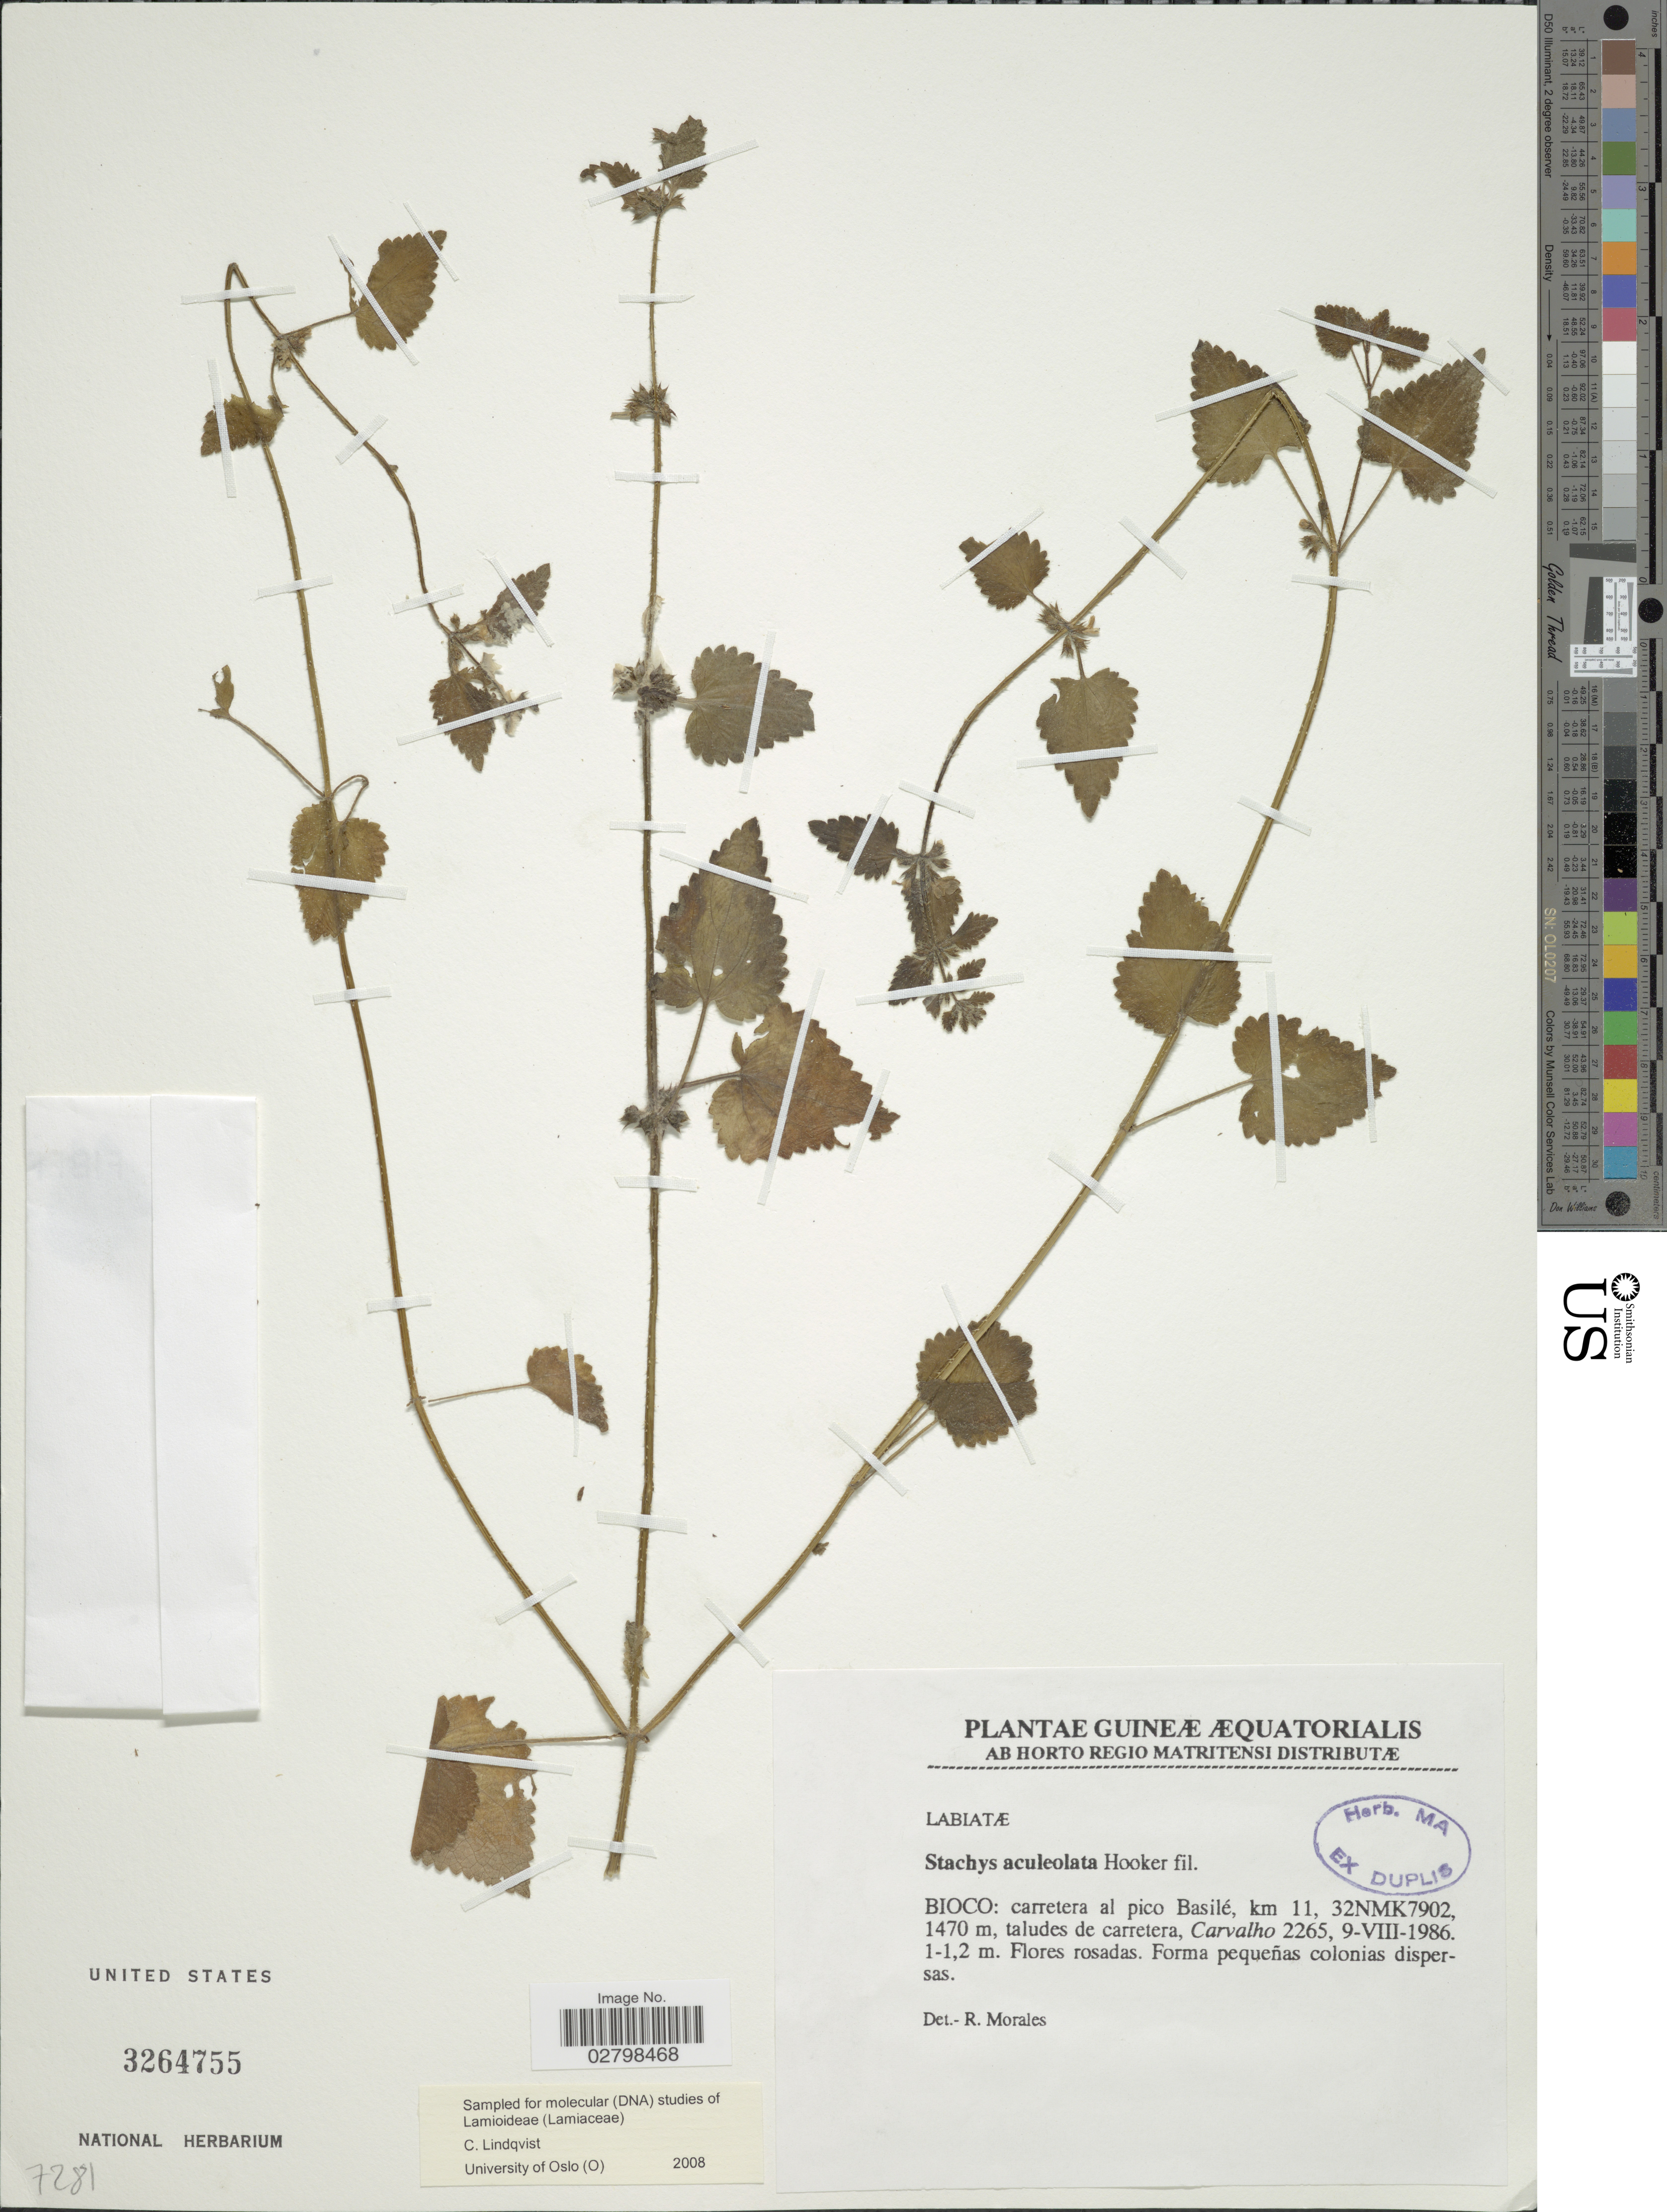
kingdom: Plantae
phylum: Tracheophyta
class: Magnoliopsida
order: Lamiales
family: Lamiaceae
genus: Stachys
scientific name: Stachys aculeolata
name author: Hook. f.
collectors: Carvalho, --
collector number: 2265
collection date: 1986-08-09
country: Equatorial Guinea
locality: Bioco: carretera al pico Basilé, km 11, 32NMK7902.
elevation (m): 1470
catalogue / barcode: US 3264755